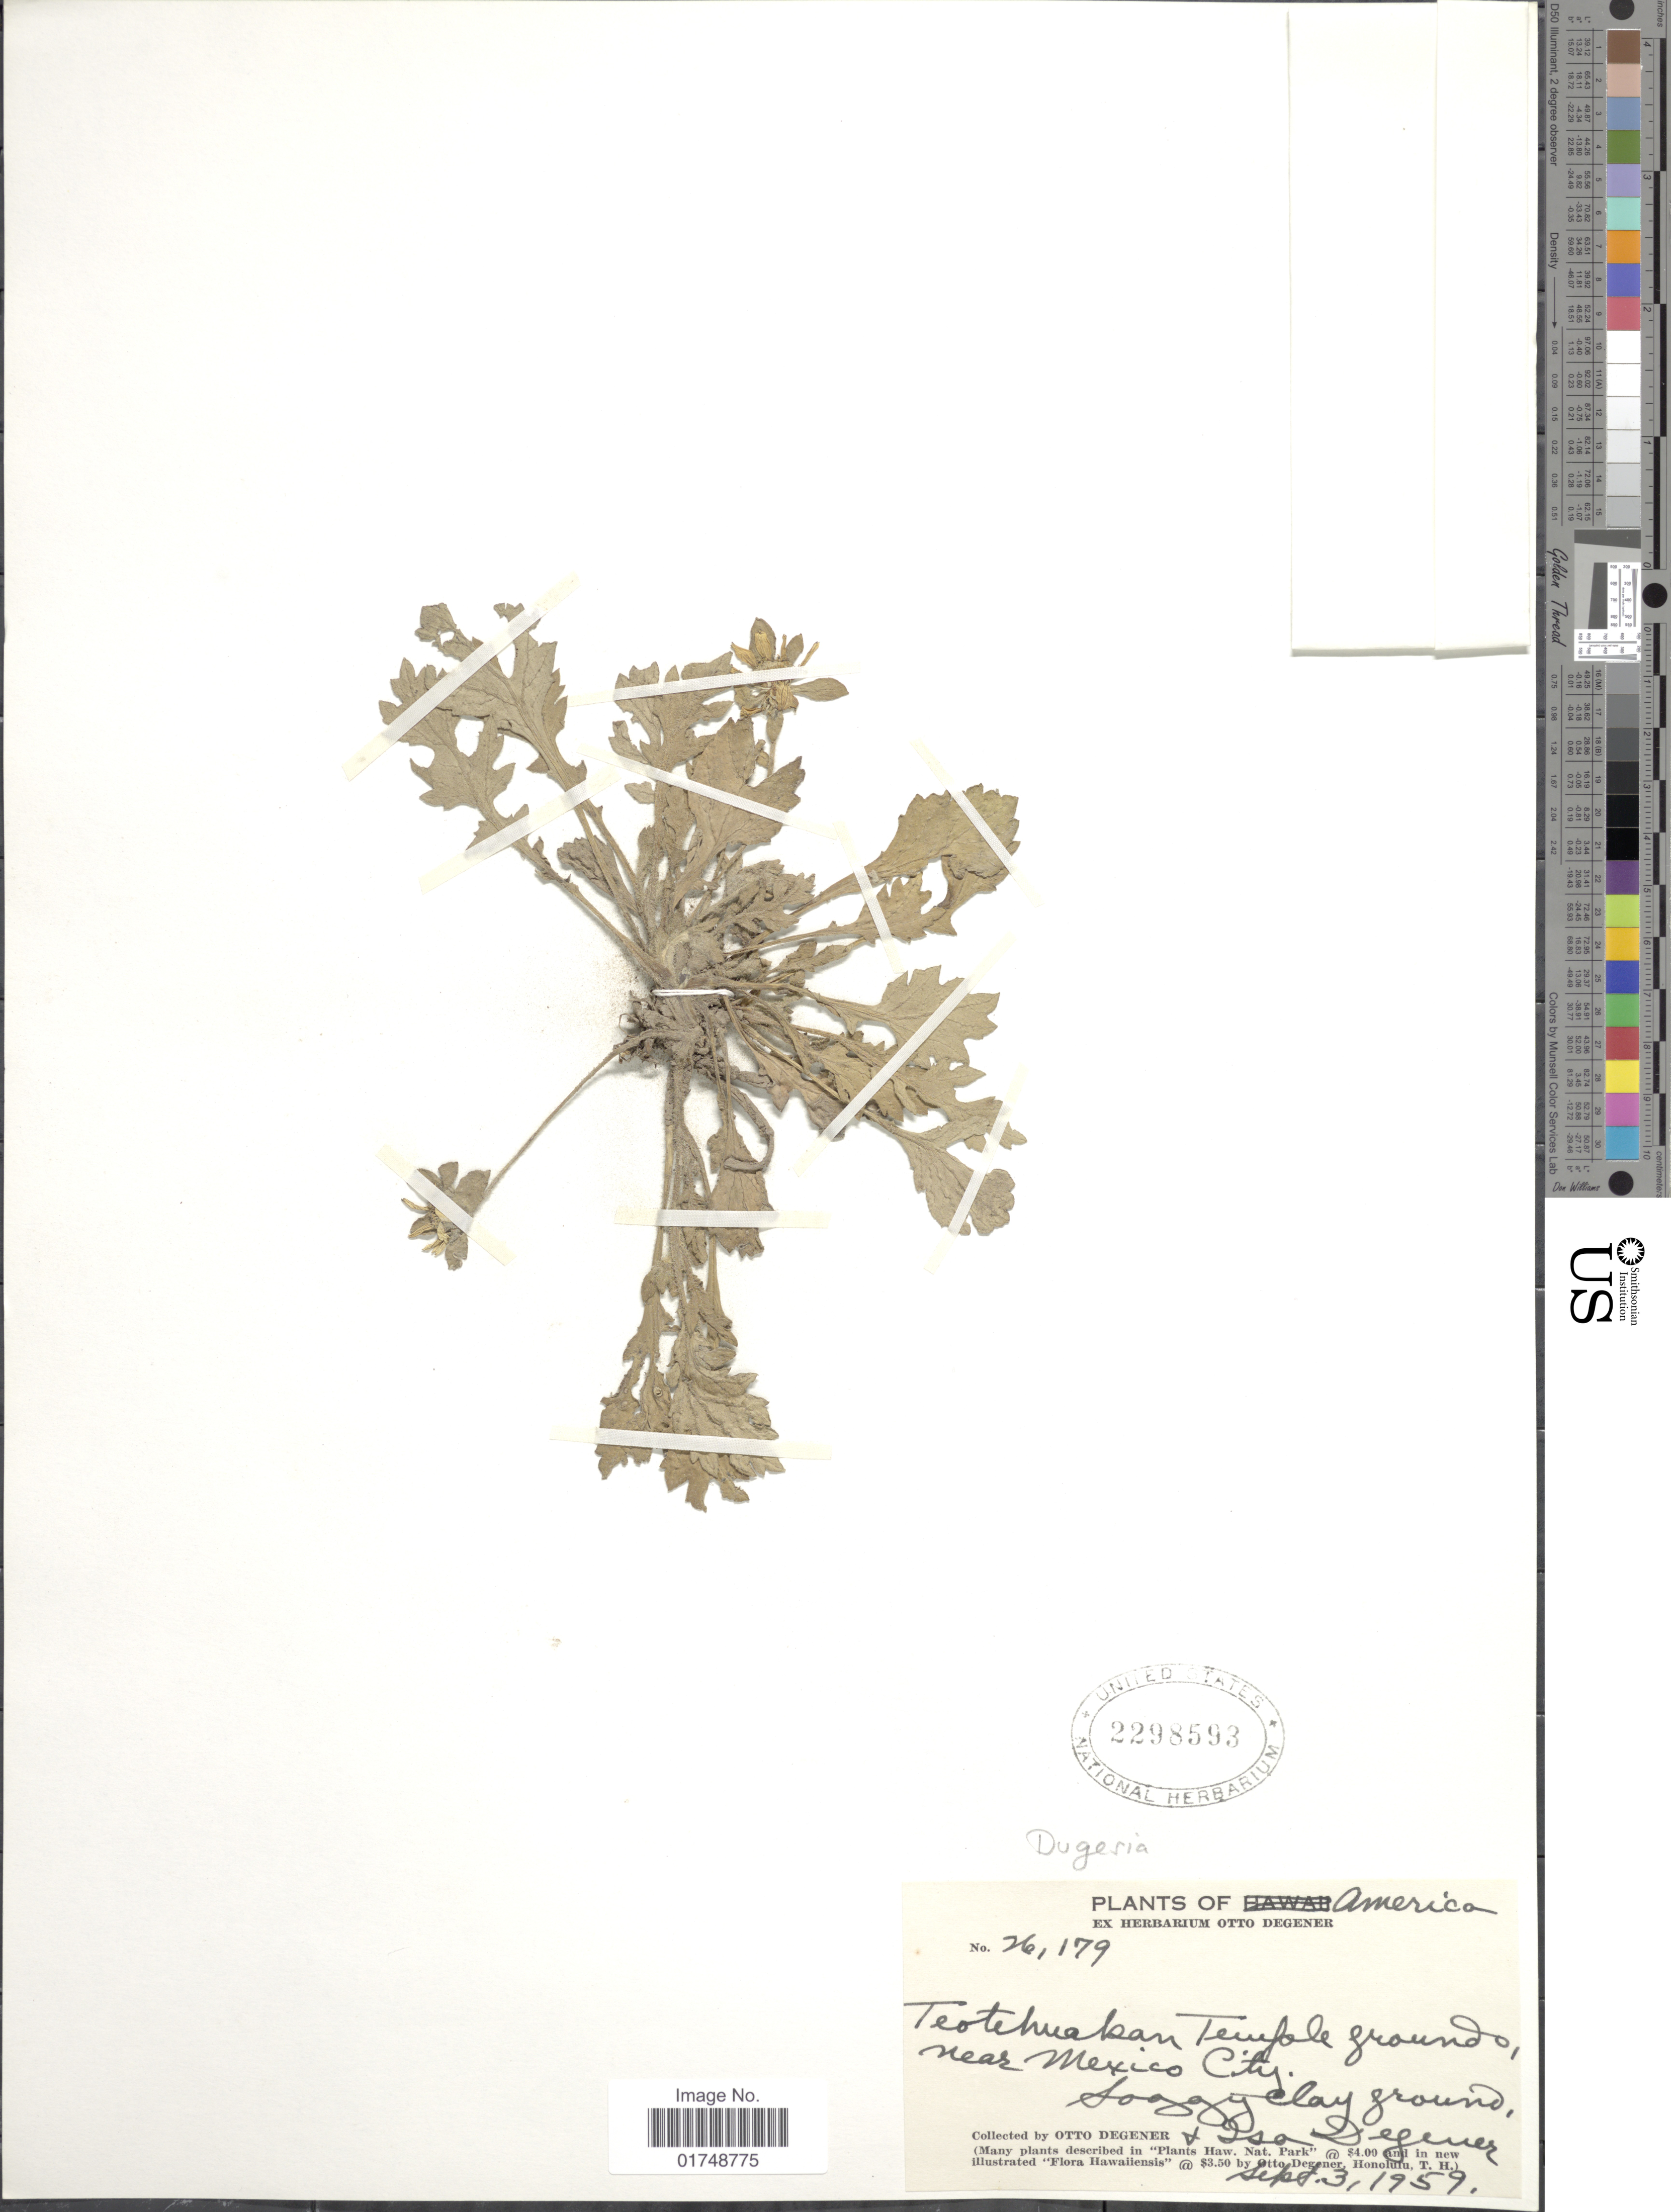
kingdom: Plantae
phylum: Tracheophyta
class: Magnoliopsida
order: Asterales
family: Asteraceae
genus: Dugesia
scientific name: Dugesia mexicana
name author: A. Gray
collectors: O. Degener & I. Degener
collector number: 26,179*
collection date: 1959-09-03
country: Mexico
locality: America Teotihuacan Tempole grounds, near Mexico City. Soggy clay ground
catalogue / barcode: US 2298593